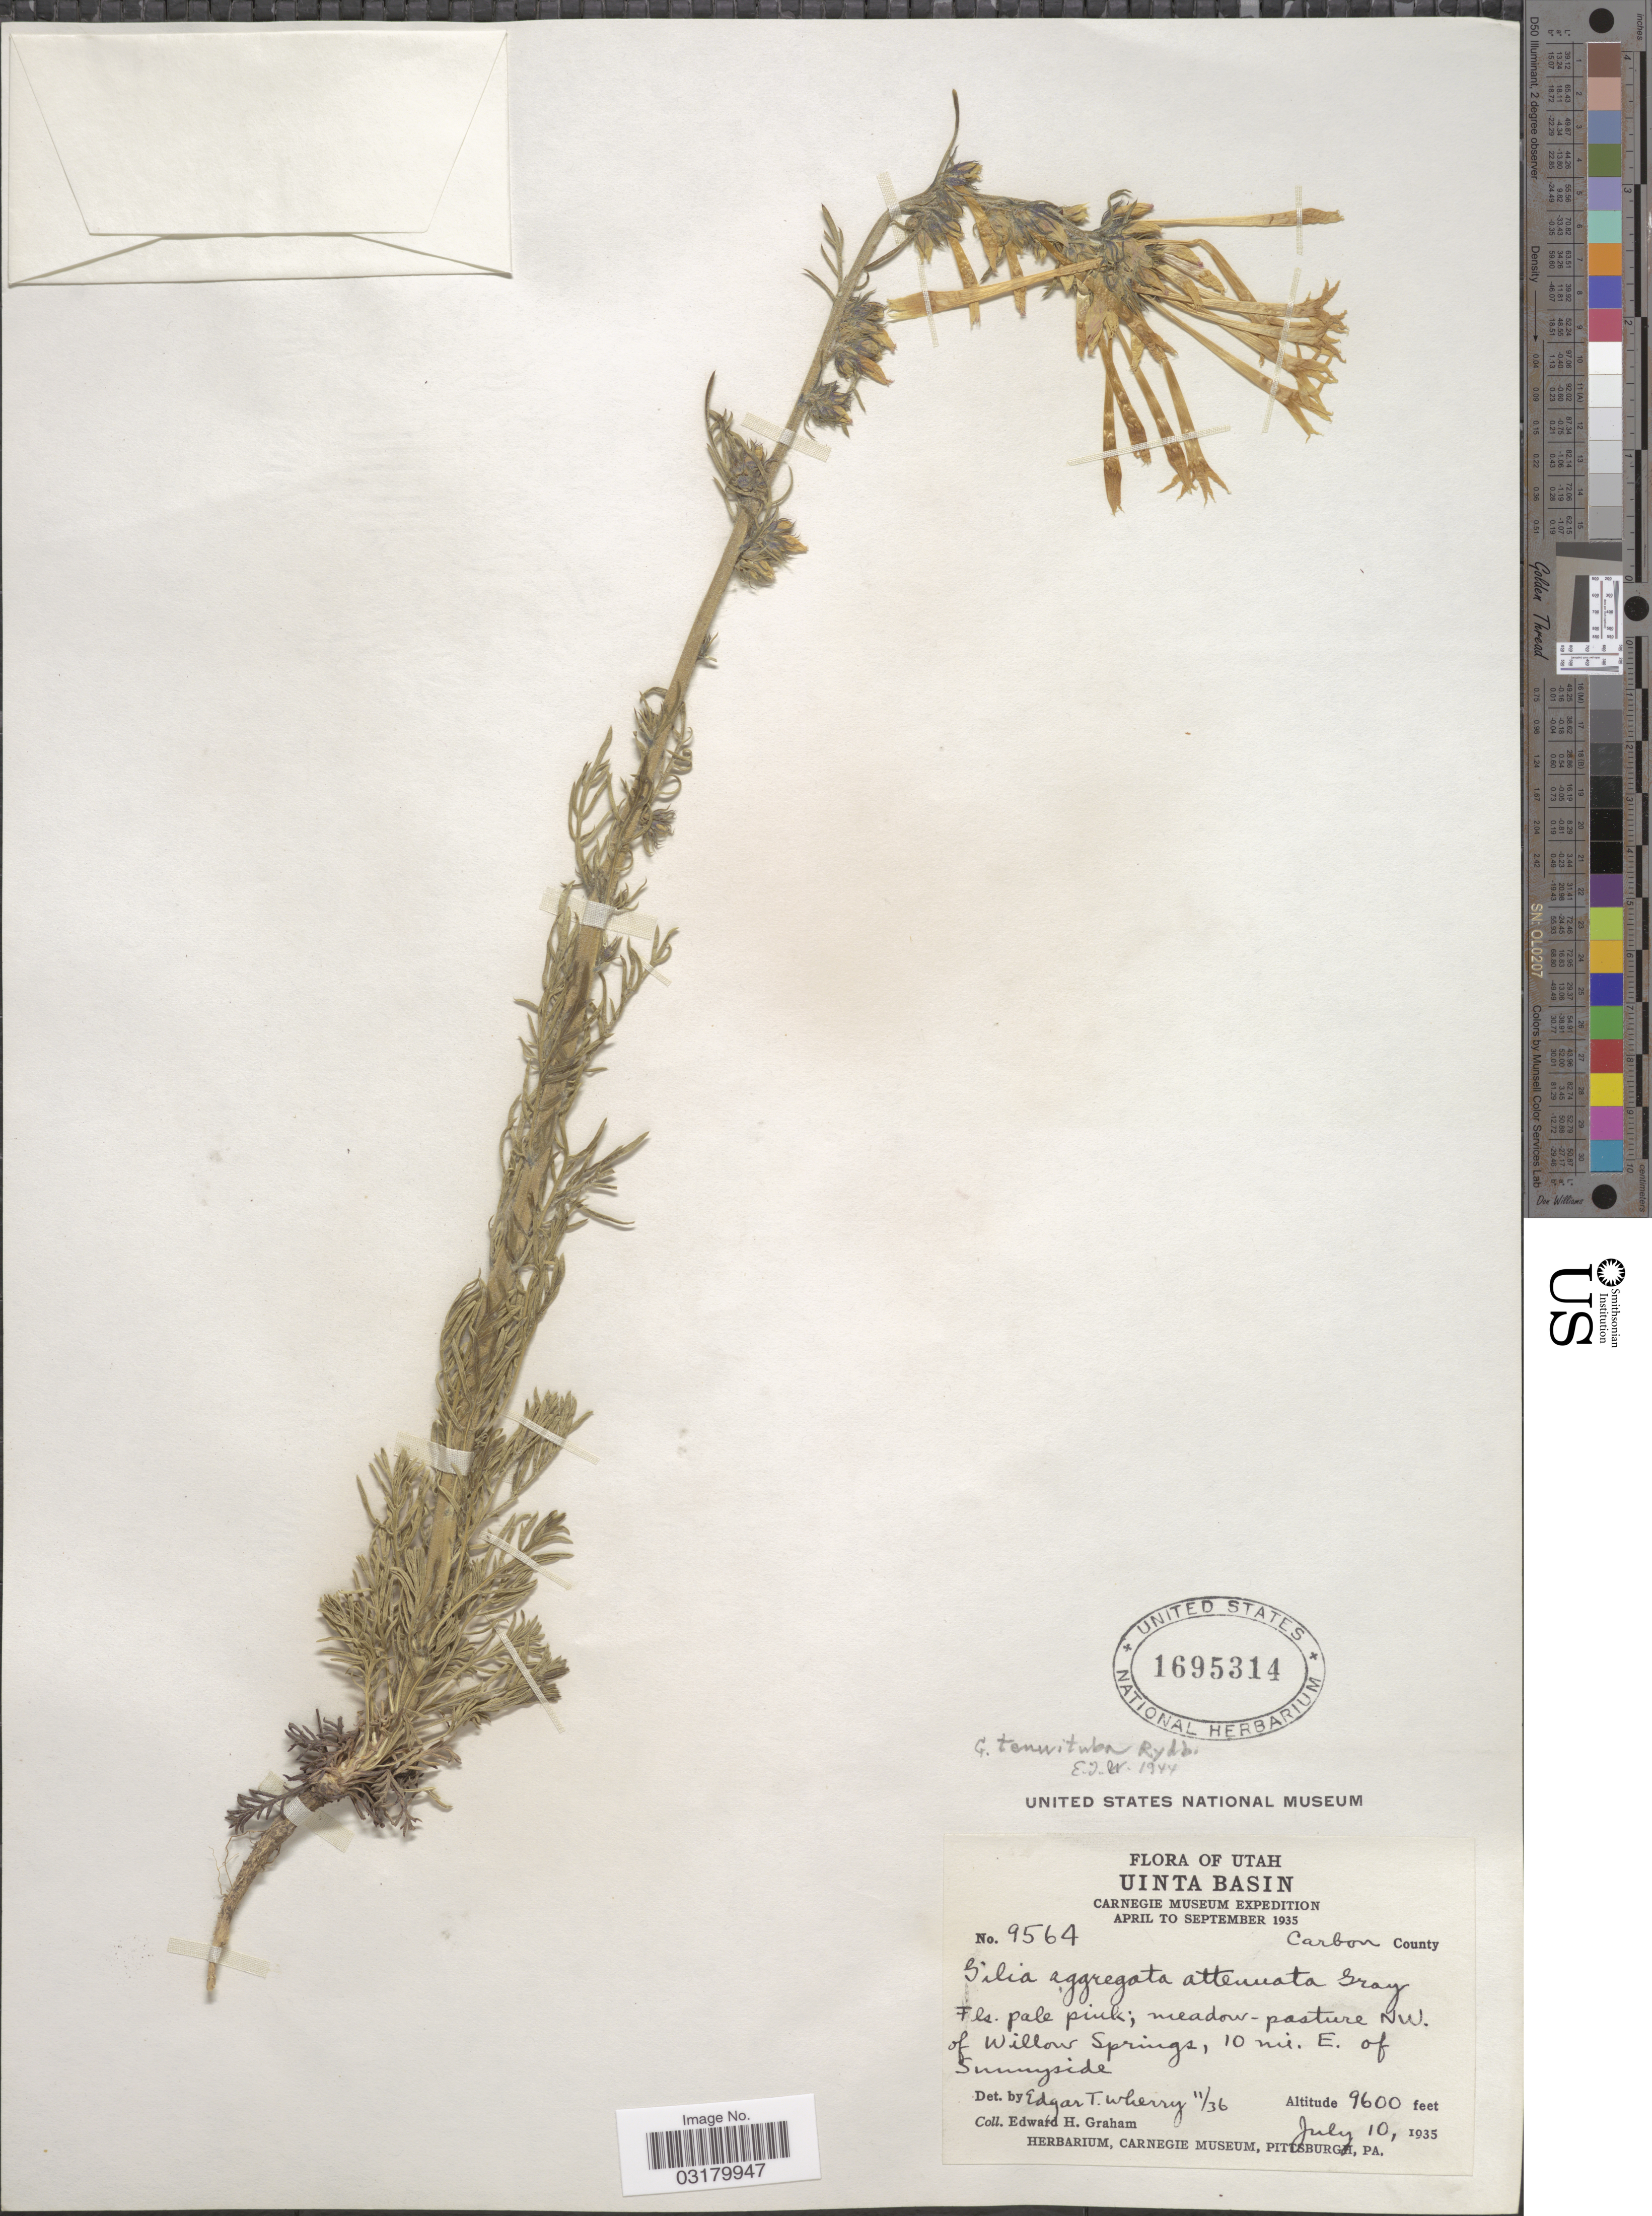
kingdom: Plantae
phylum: Tracheophyta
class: Magnoliopsida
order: Ericales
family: Polemoniaceae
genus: Ipomopsis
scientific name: Ipomopsis tenuituba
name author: (Rydb.) V.E. Grant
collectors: E. H. Graham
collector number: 9564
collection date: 1935-07-10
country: United States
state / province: Utah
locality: Uinta Basin. Meadow-pasture NW. of Willow Springs, 10 mi. E. of Sunnyside.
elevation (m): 2926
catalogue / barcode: US 1695314